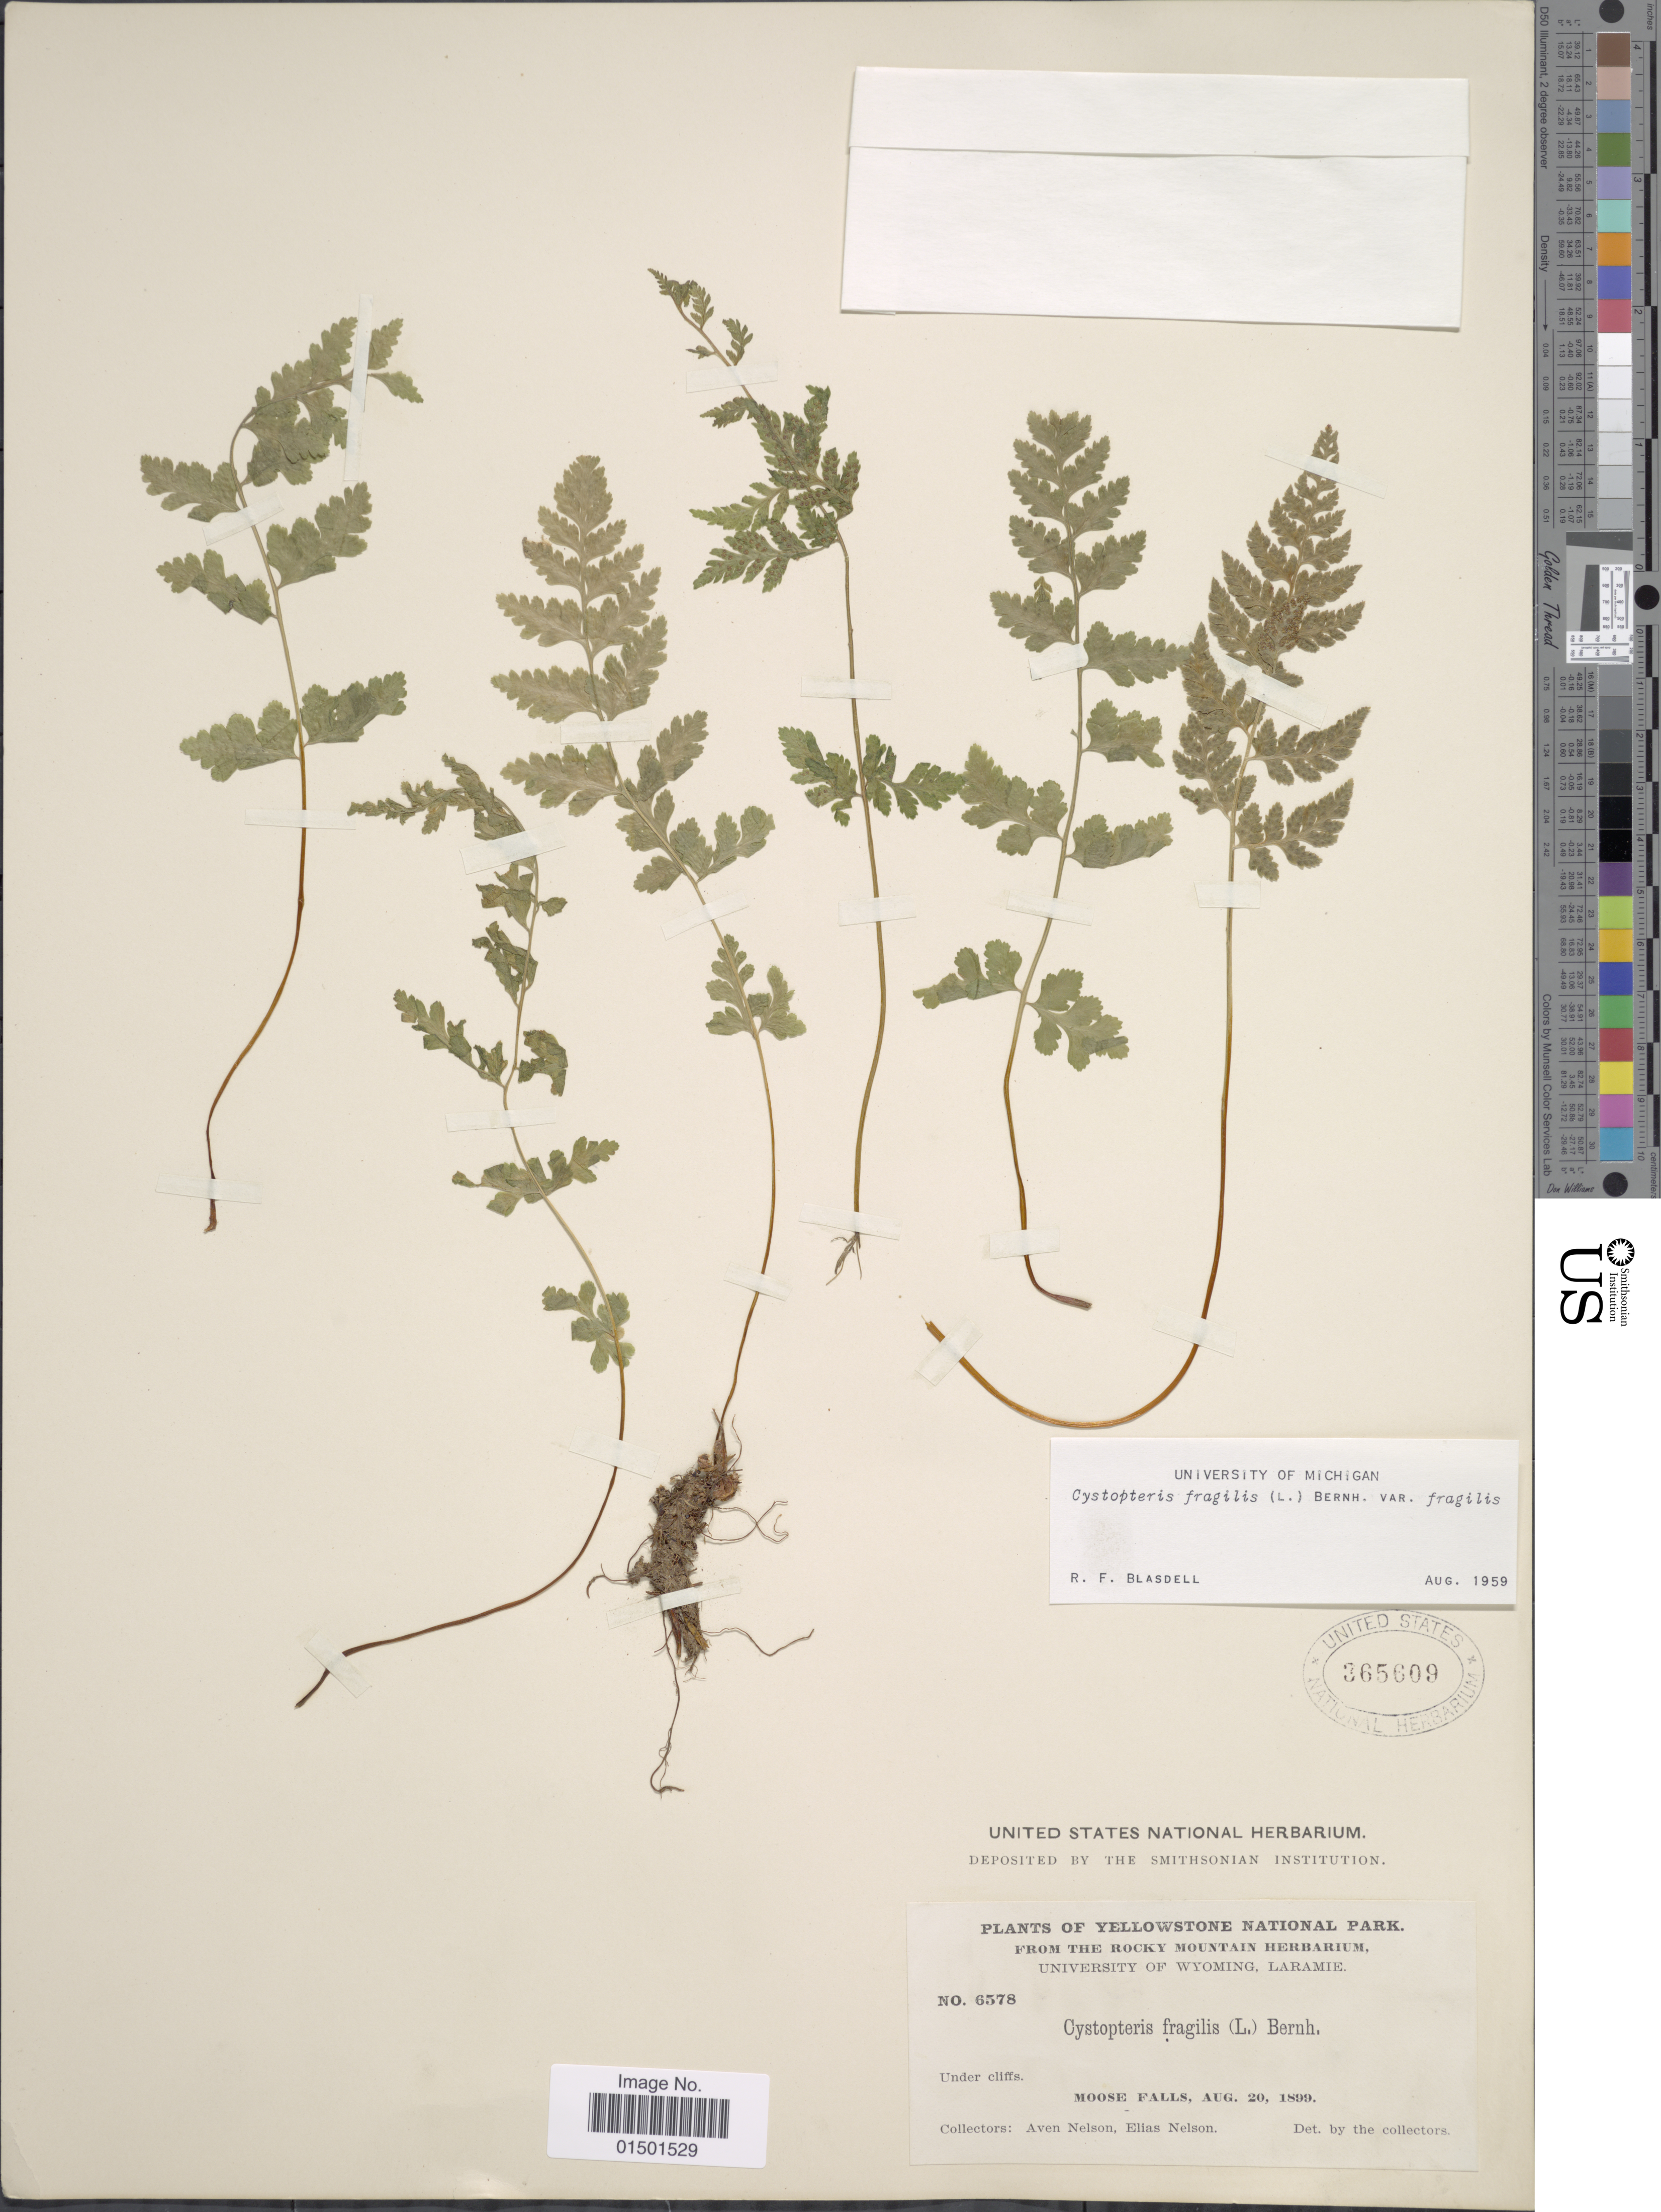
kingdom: Plantae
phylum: Tracheophyta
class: Polypodiopsida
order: Polypodiales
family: Cystopteridaceae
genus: Cystopteris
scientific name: Cystopteris fragilis var. fragilis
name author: (L.) Bernh.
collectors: A. Nelson & E. Nelson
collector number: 6578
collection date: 1899-08-20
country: United States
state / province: Wyoming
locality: Yellowstone National Park. Moose Falls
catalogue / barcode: US 365609